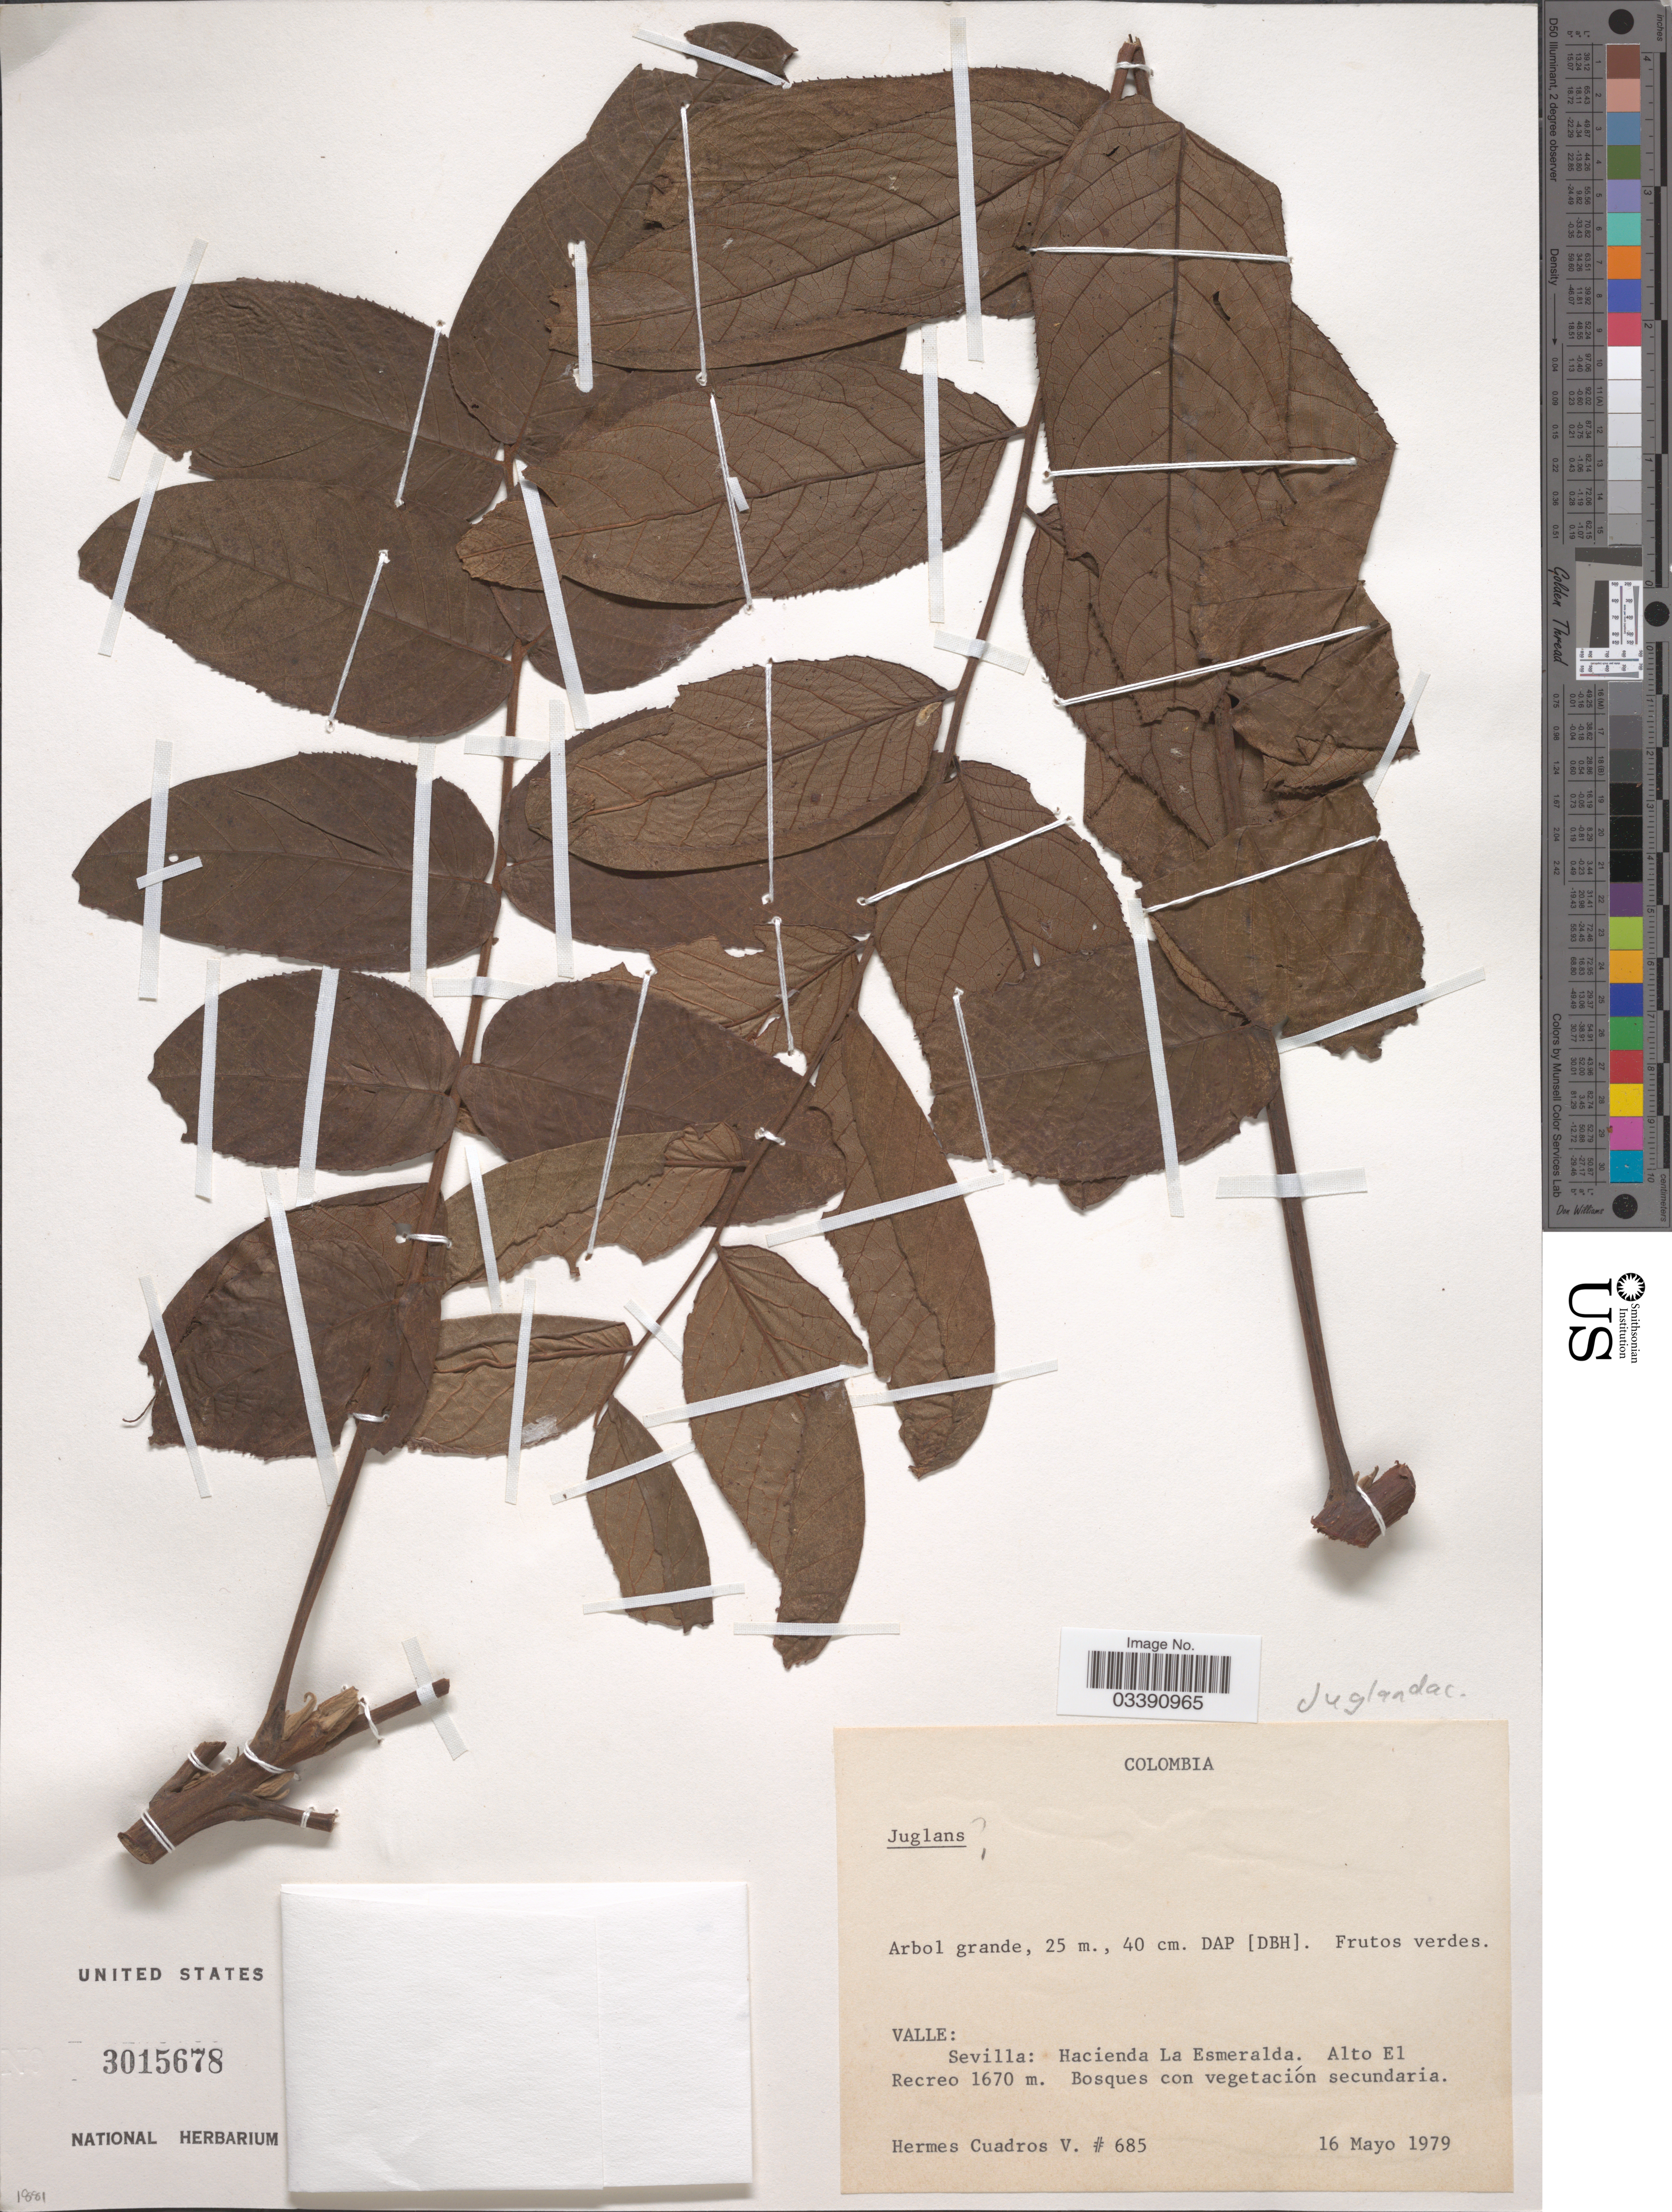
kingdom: Plantae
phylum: Tracheophyta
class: Magnoliopsida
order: Fagales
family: Juglandaceae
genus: Juglans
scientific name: Juglans sp.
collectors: H. Cuadros V.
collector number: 685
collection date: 1979-05-16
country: Colombia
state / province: Valle del Cauca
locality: Valle: Sevilla: Hacienda La Esmeralda. Alto El Recreo.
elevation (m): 1670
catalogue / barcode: US 3015678